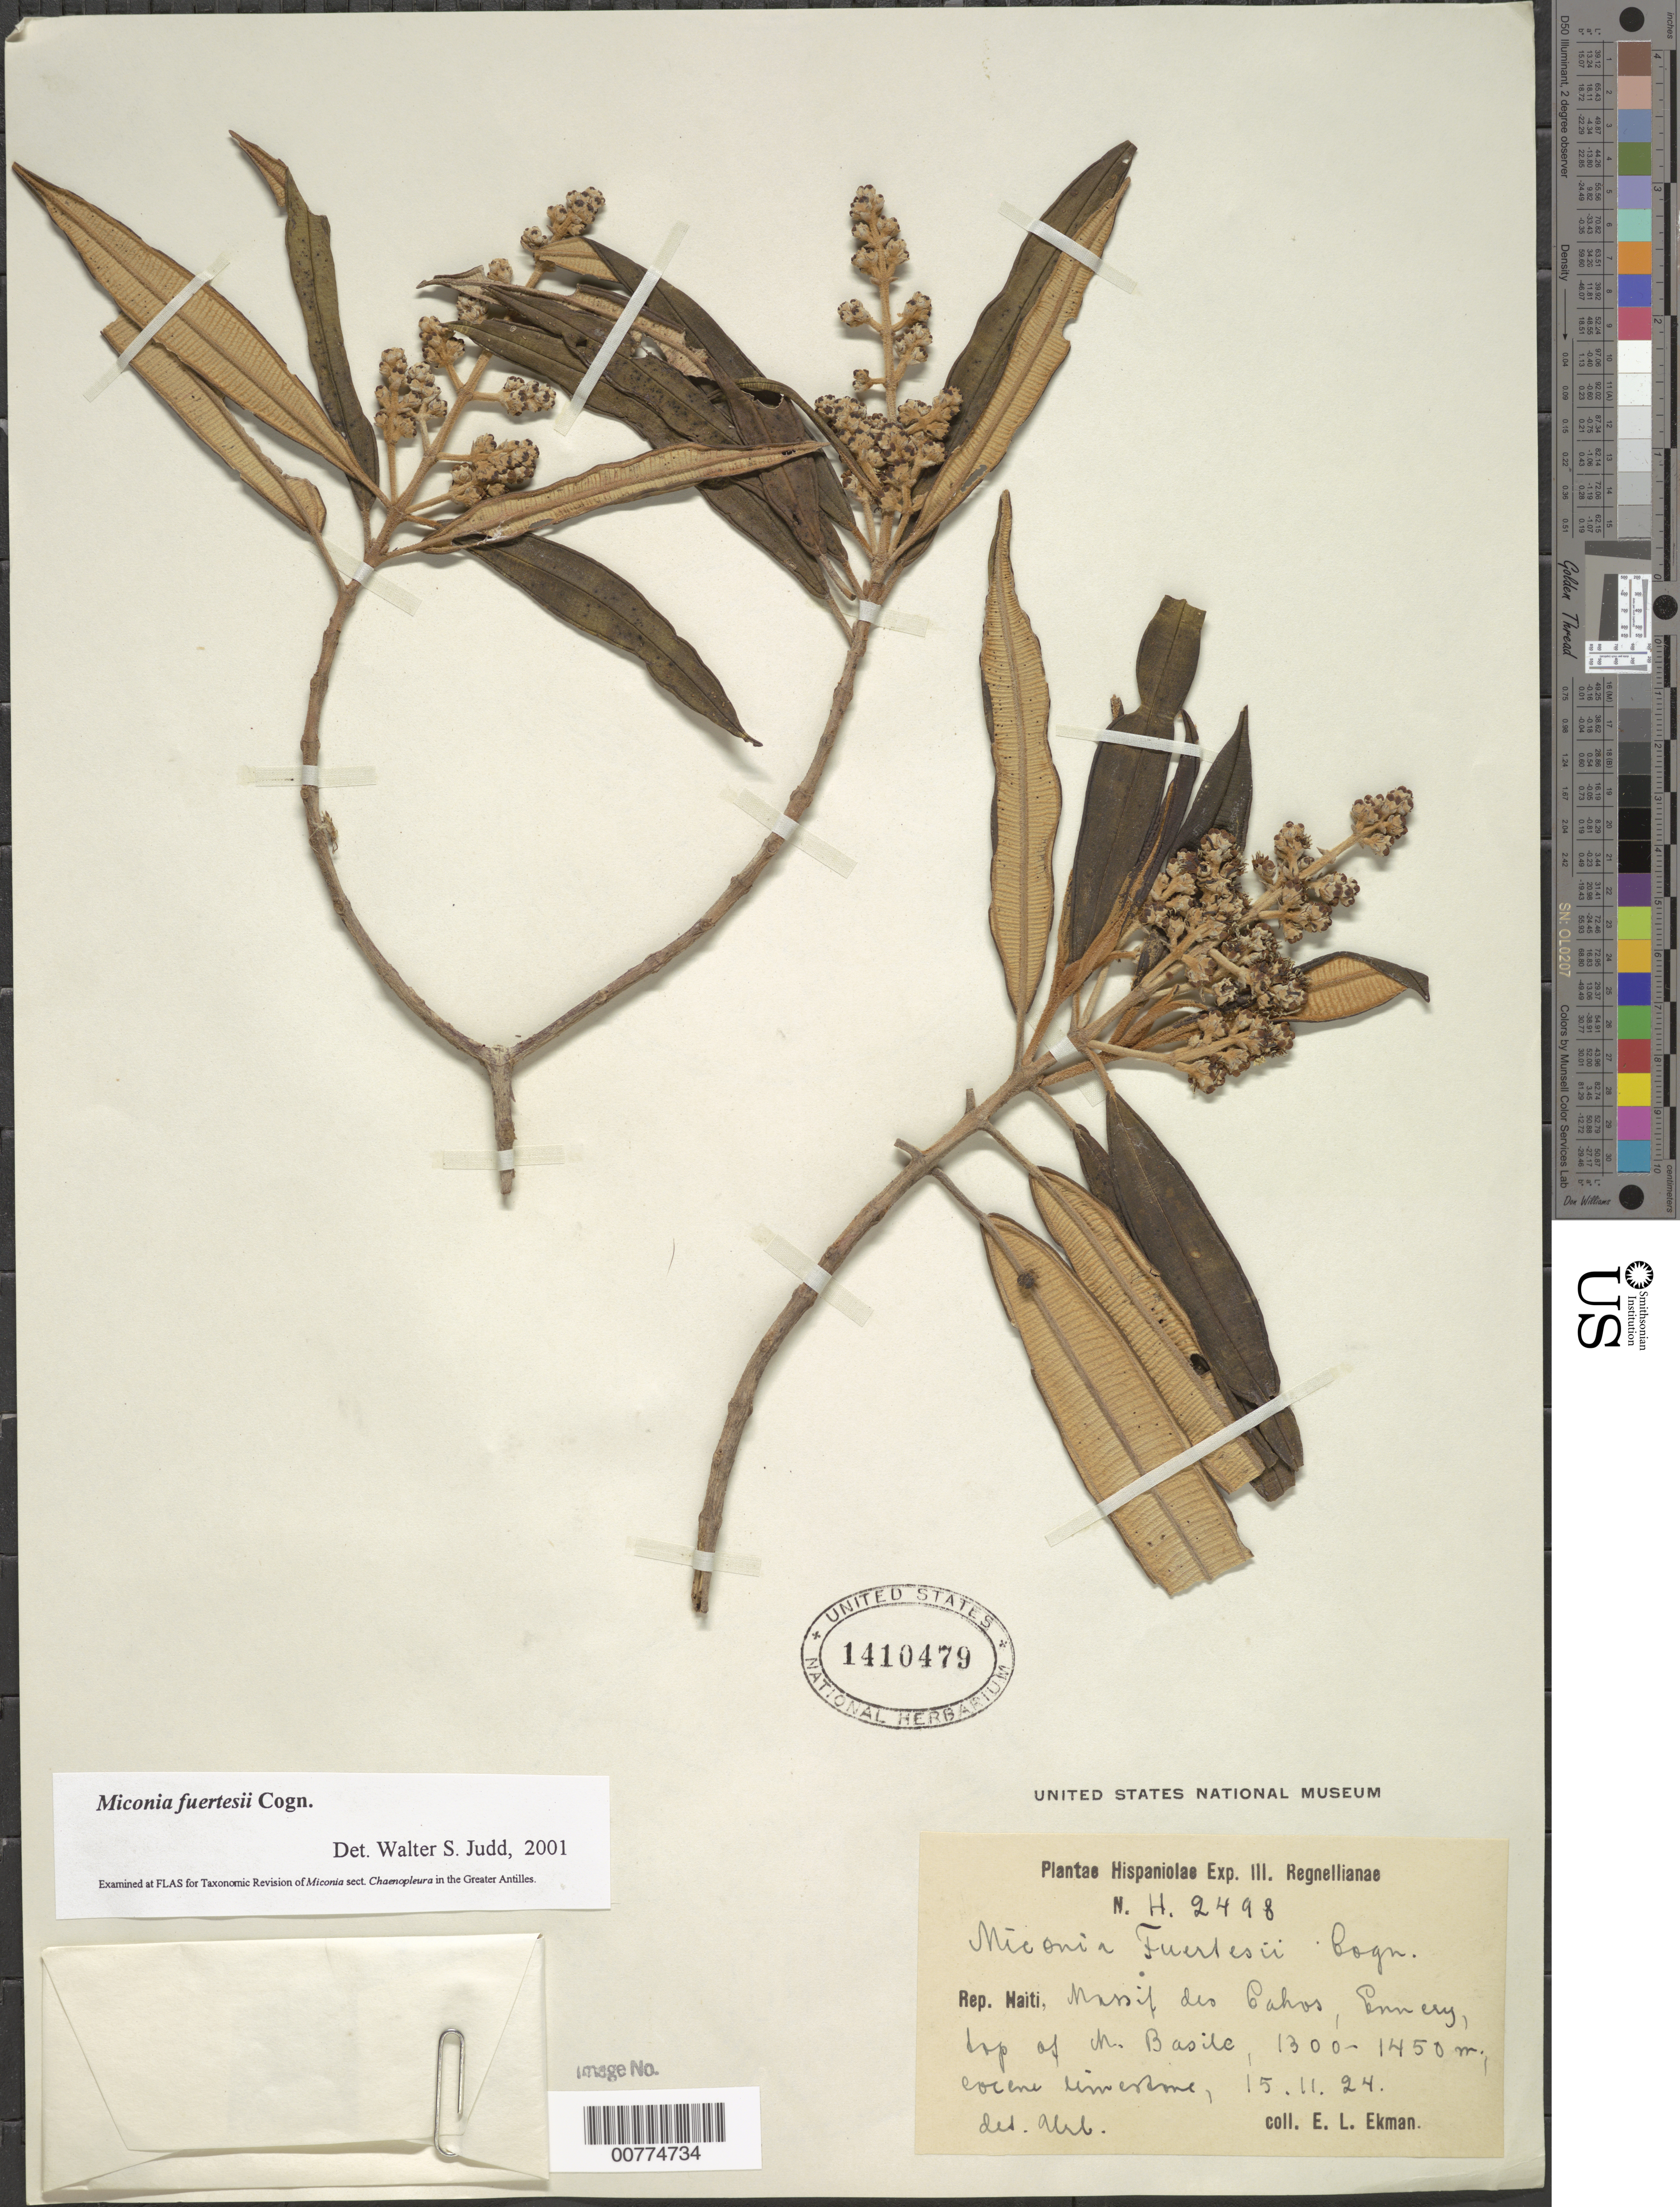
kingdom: Plantae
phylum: Tracheophyta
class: Magnoliopsida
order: Myrtales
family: Melastomataceae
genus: Miconia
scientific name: Miconia fuertesii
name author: Cogn.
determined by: Judd, Walter S.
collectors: E. L. Ekman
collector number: H 2498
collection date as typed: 15 Nov 1924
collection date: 1924-11-15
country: Haiti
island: Hispaniola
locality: Massif des Cahos, Ennery, top of M. Basile.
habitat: Eocene limestone.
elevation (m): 1300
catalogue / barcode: US 1410479